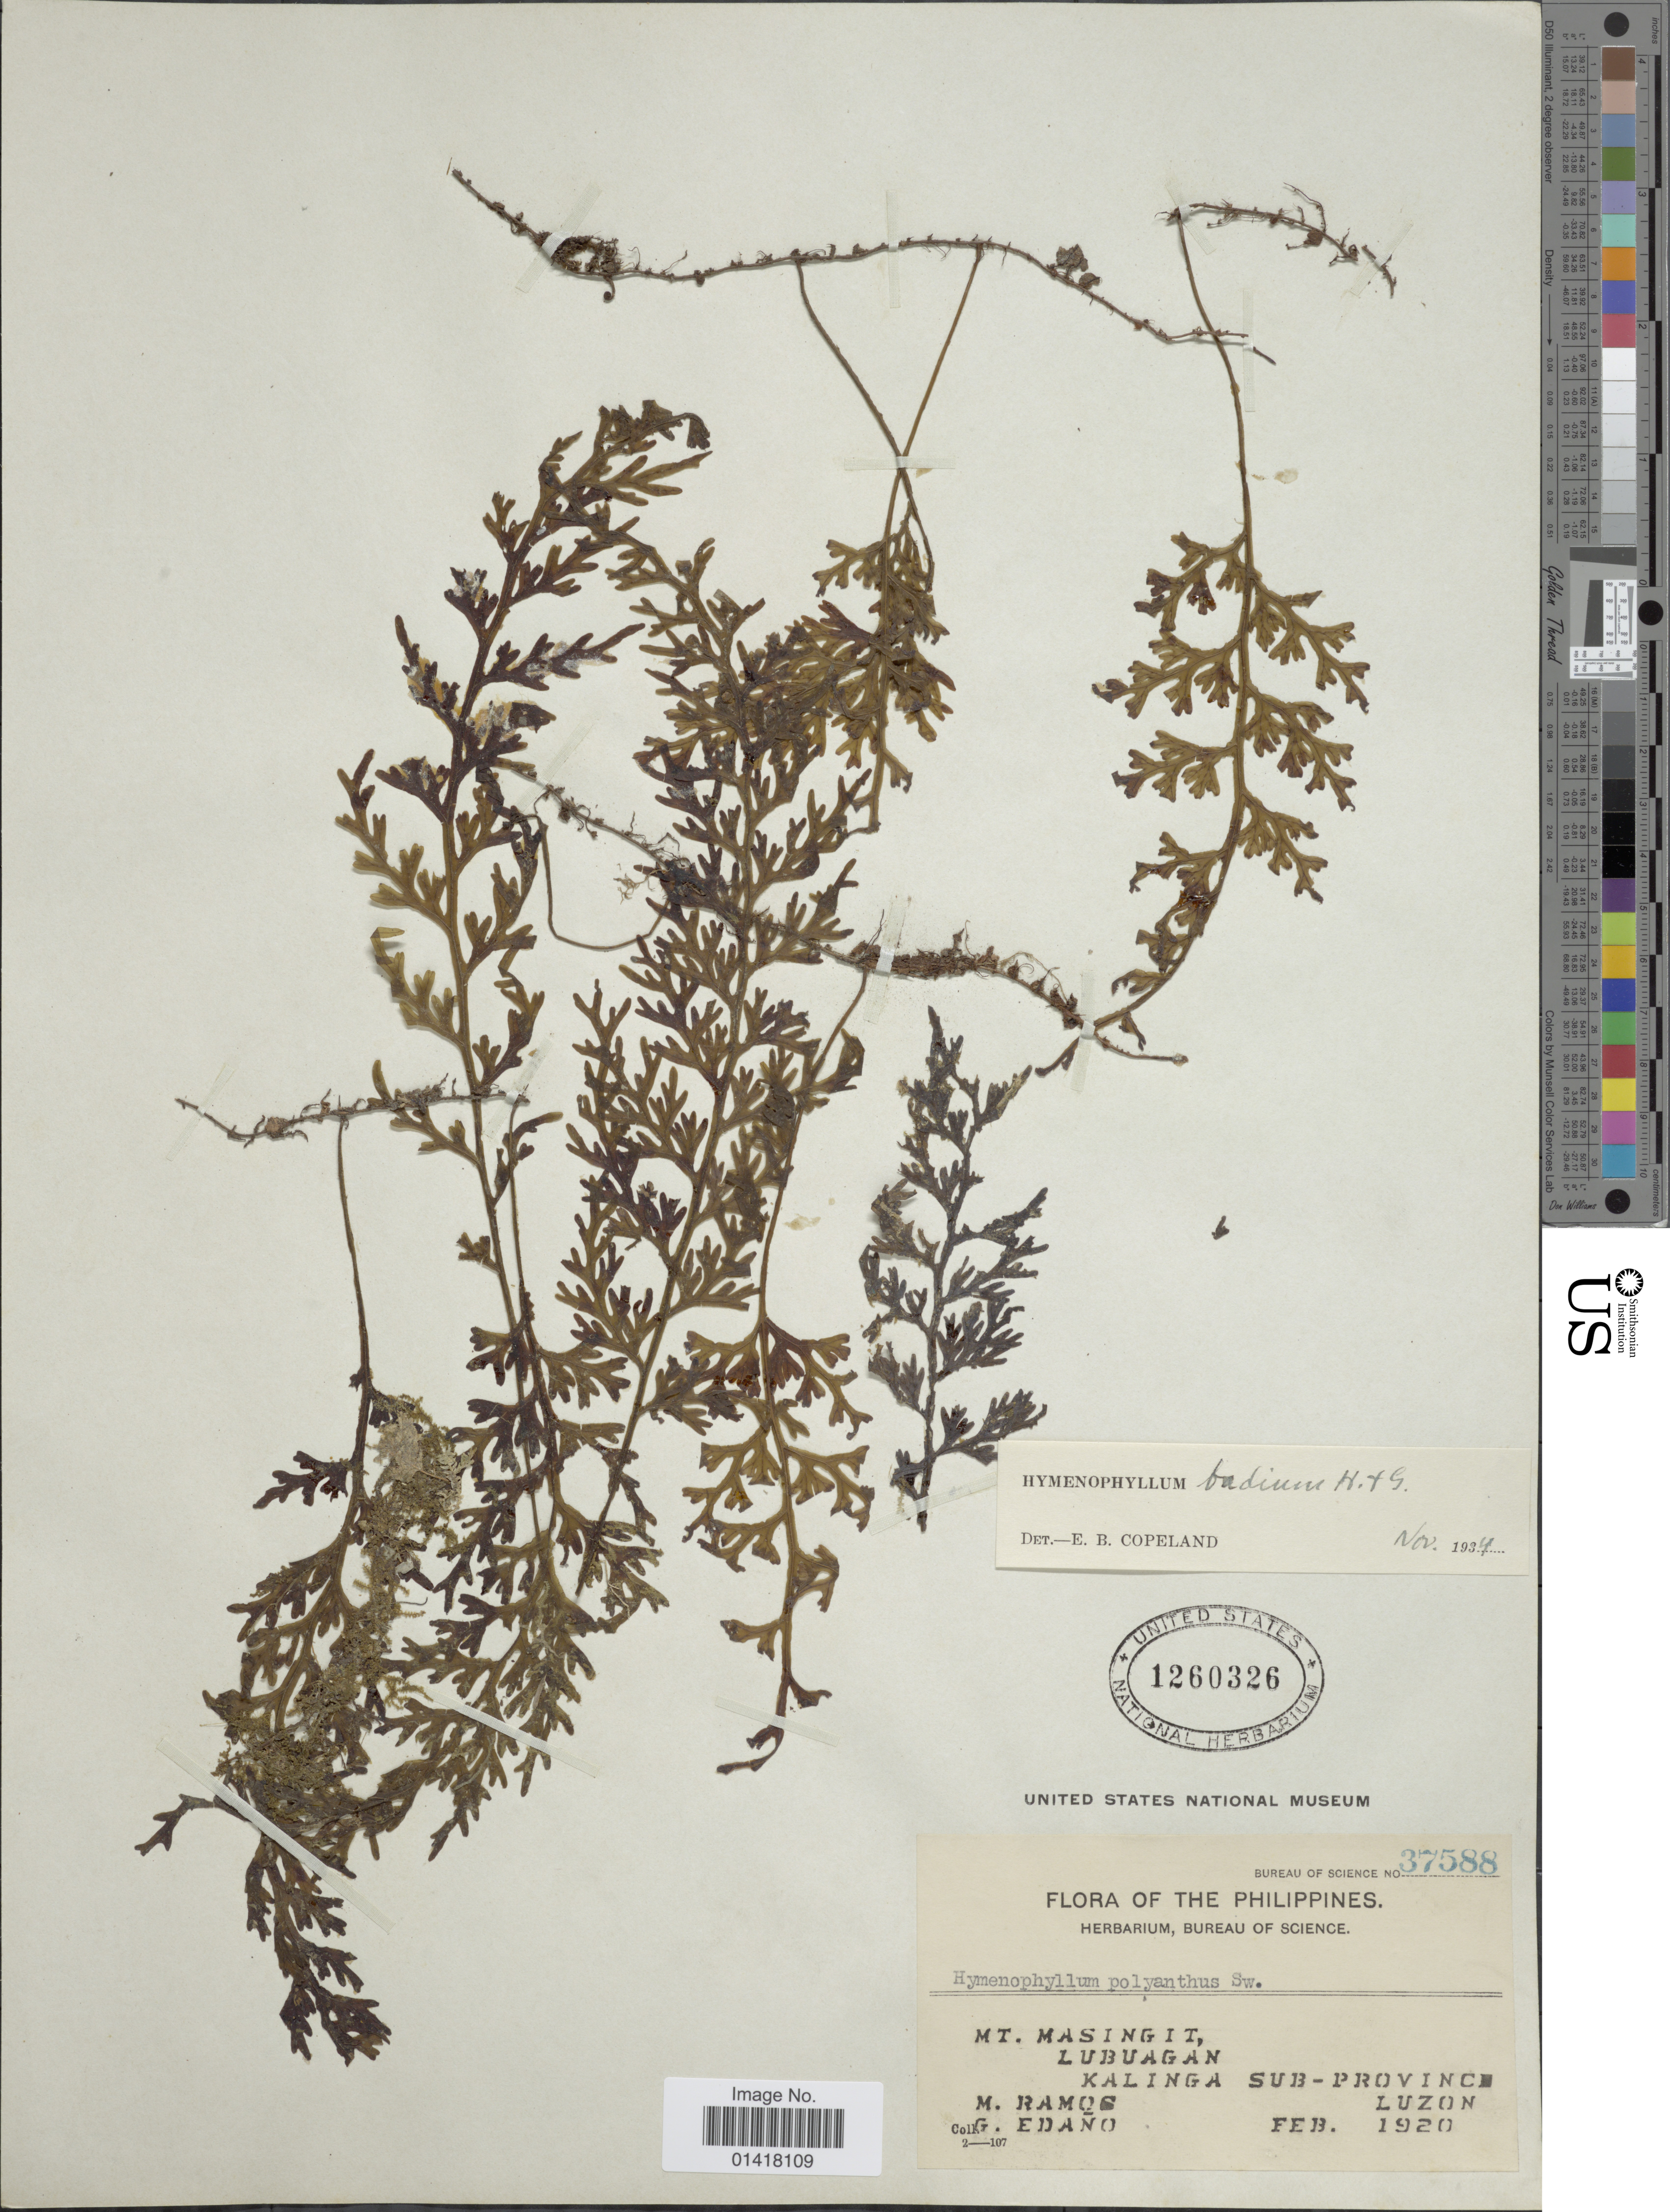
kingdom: Plantae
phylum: Tracheophyta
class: Polypodiopsida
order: Hymenophyllales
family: Hymenophyllaceae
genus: Hymenophyllum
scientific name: Hymenophyllum badium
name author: Hook. & Grev.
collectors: M. Ramos & G. Edaño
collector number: Bureau of Science 37588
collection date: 1920-02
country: Philippines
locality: Luzon. Mt. masingot, Lubuagan, Kalinga Sub-Province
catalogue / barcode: US 1260326